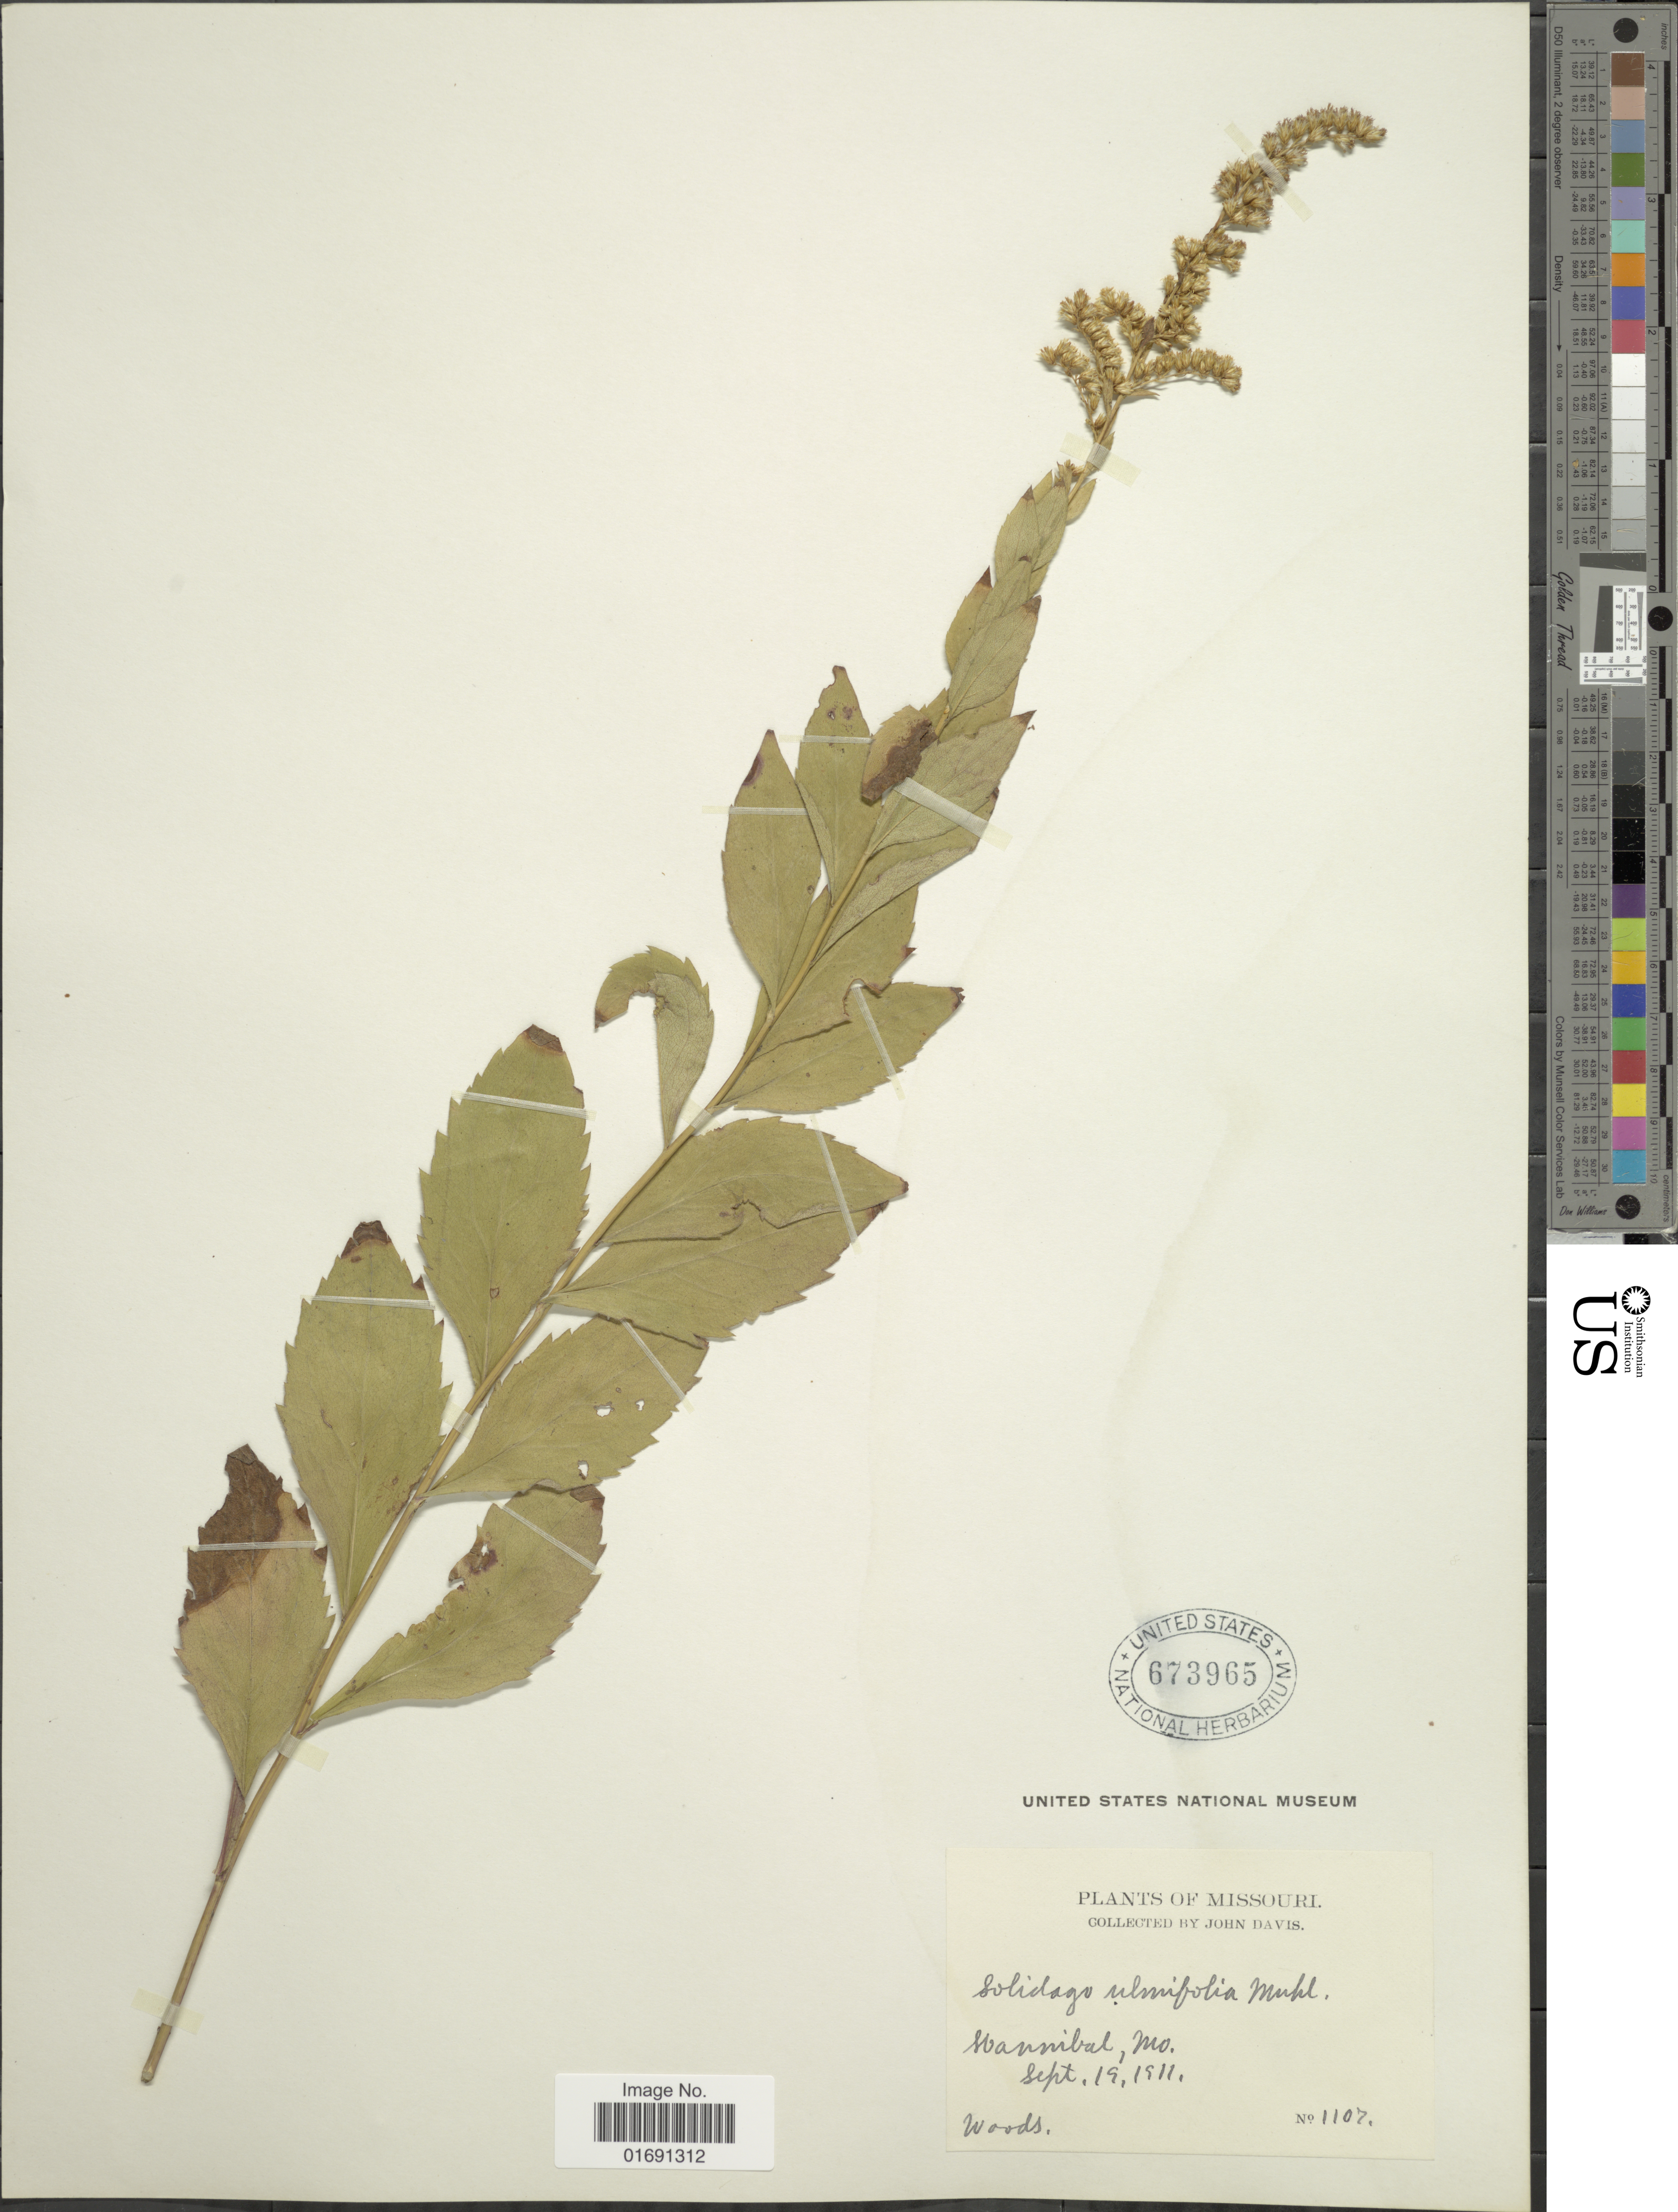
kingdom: Plantae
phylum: Tracheophyta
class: Magnoliopsida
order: Asterales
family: Asteraceae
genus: Solidago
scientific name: Solidago ulmifolia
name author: Muhl. ex Willd.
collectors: J. Davis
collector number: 1107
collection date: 1911-09-19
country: United States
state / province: Missouri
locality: Hannibal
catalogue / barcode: US 673965